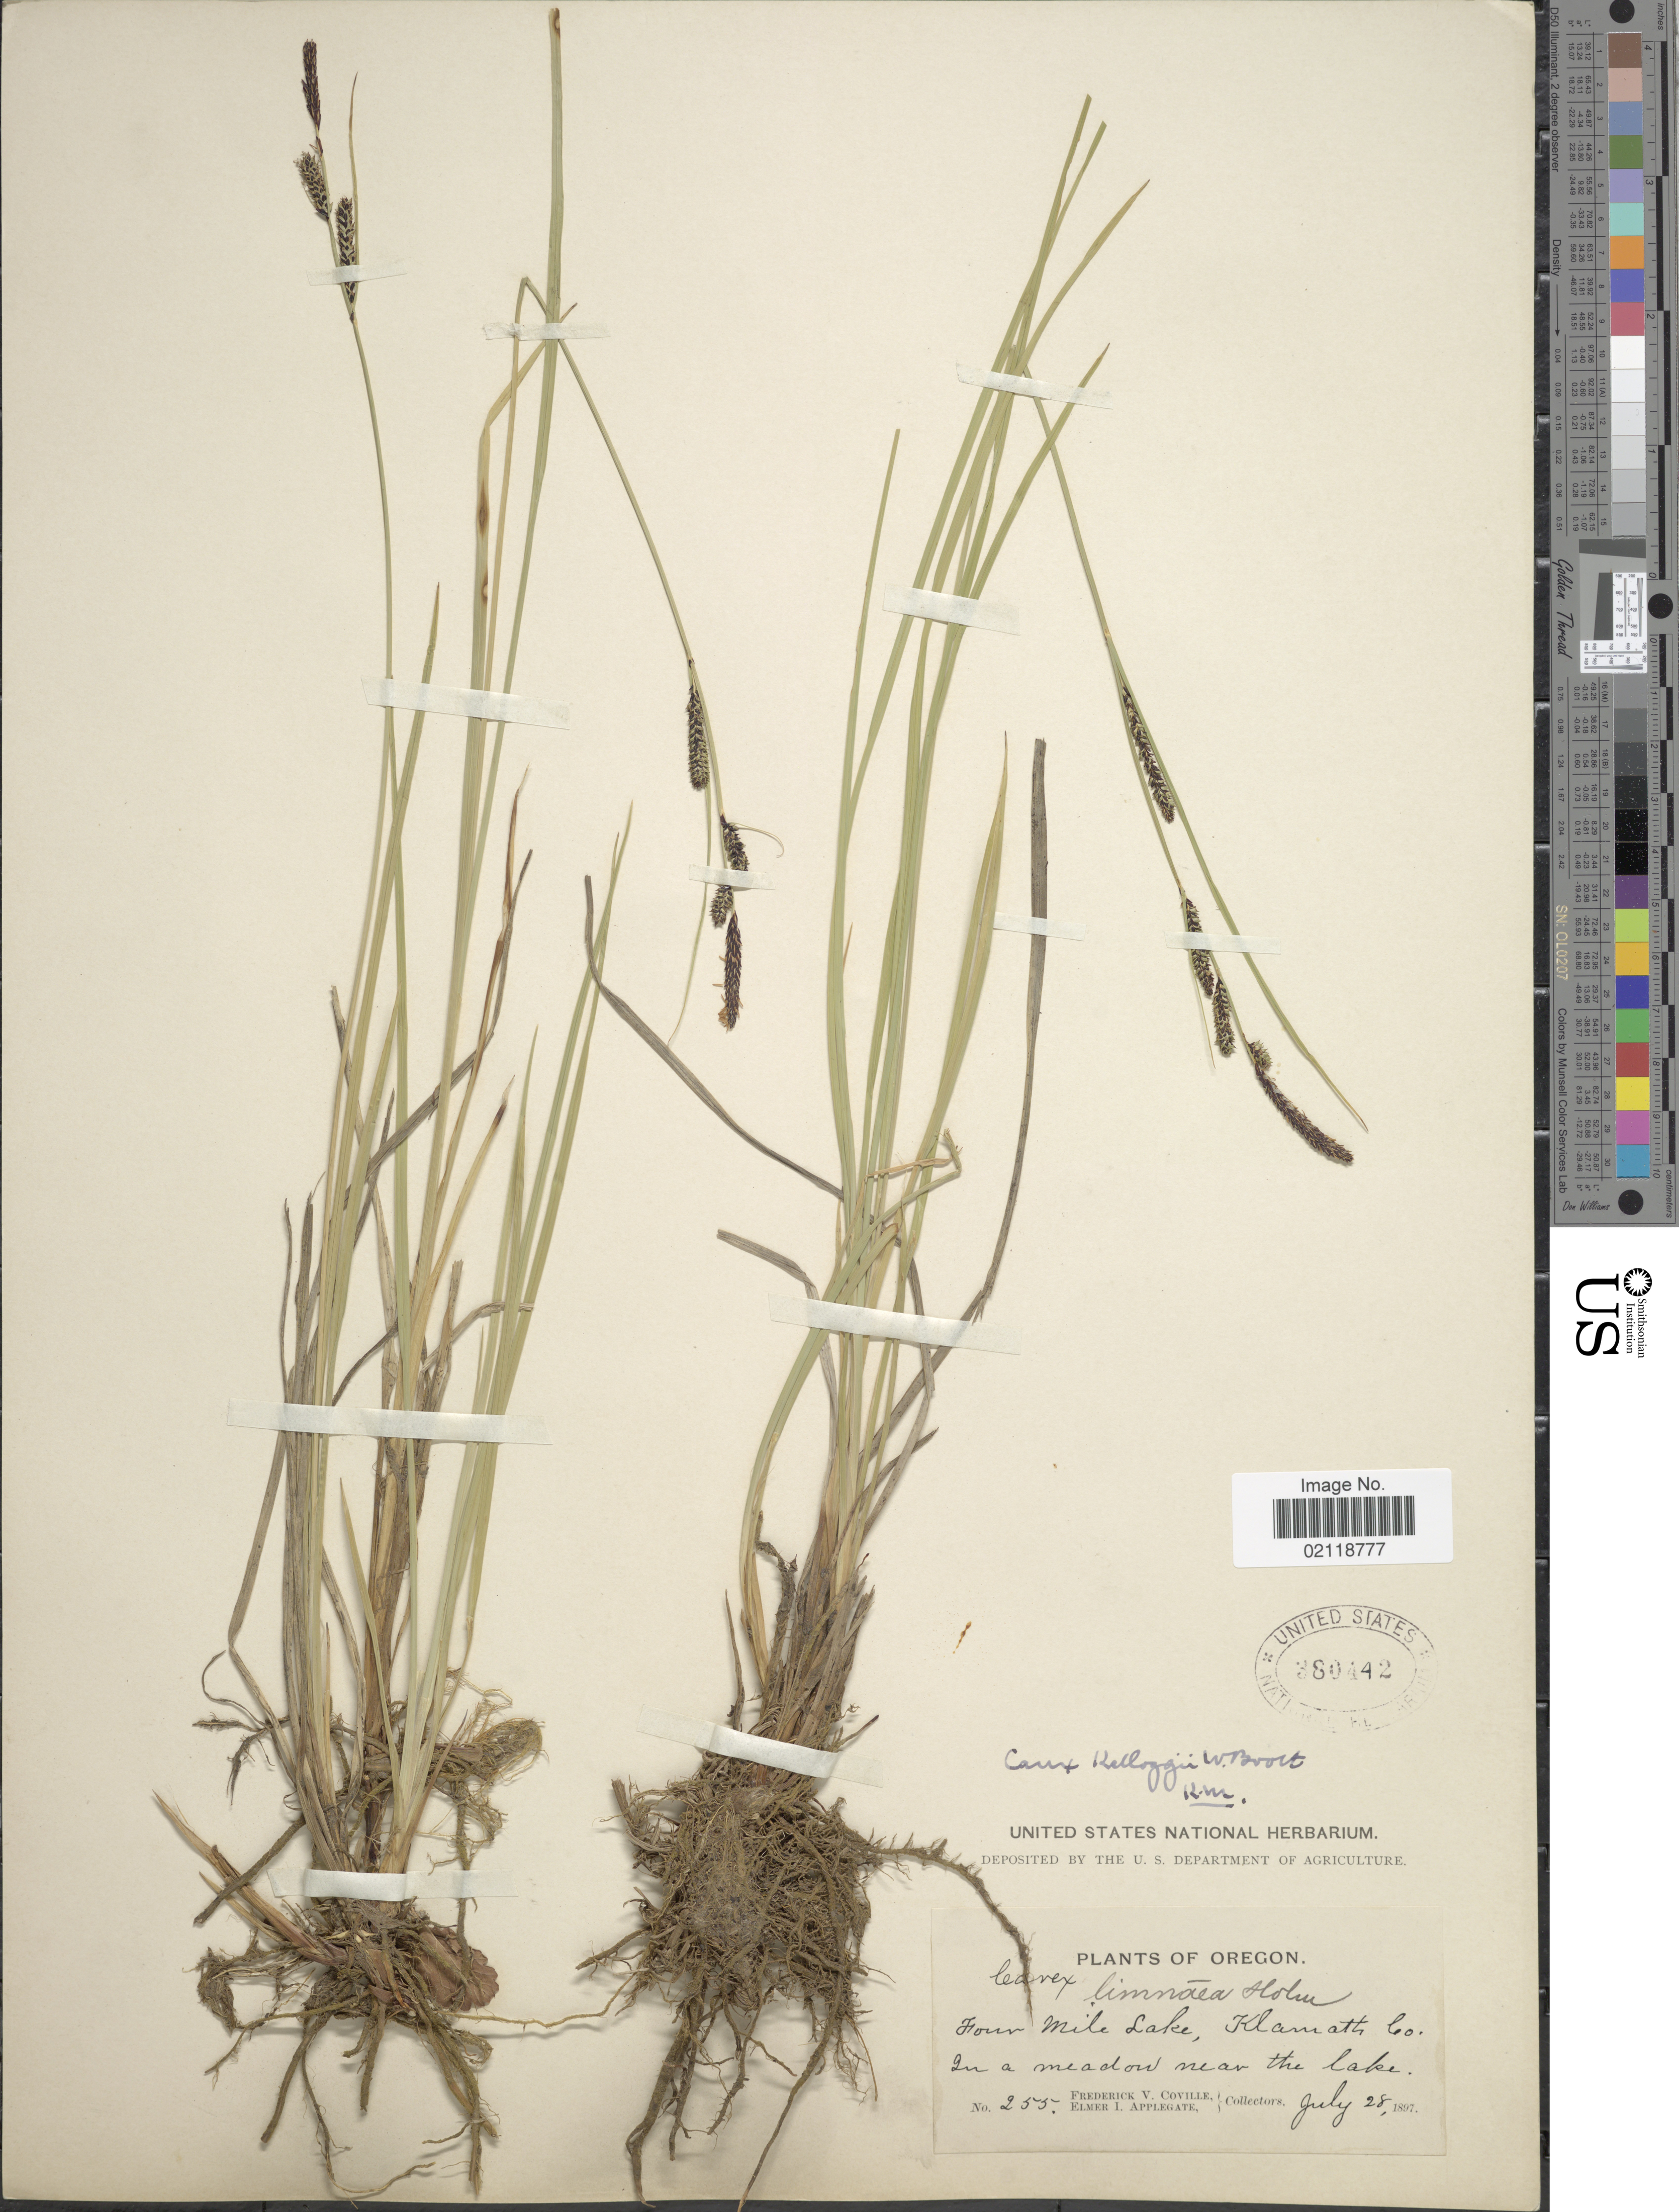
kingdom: Plantae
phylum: Tracheophyta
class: Liliopsida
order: Poales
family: Cyperaceae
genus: Carex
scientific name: Carex kelloggii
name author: W. Boott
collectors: F. V. Coville & E. I. Applegate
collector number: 255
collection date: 1897-07-28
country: United States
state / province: Oregon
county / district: Klamath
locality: Four Mile Lake, Klamath Co., in a meadow near the lake.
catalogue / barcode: US 380442